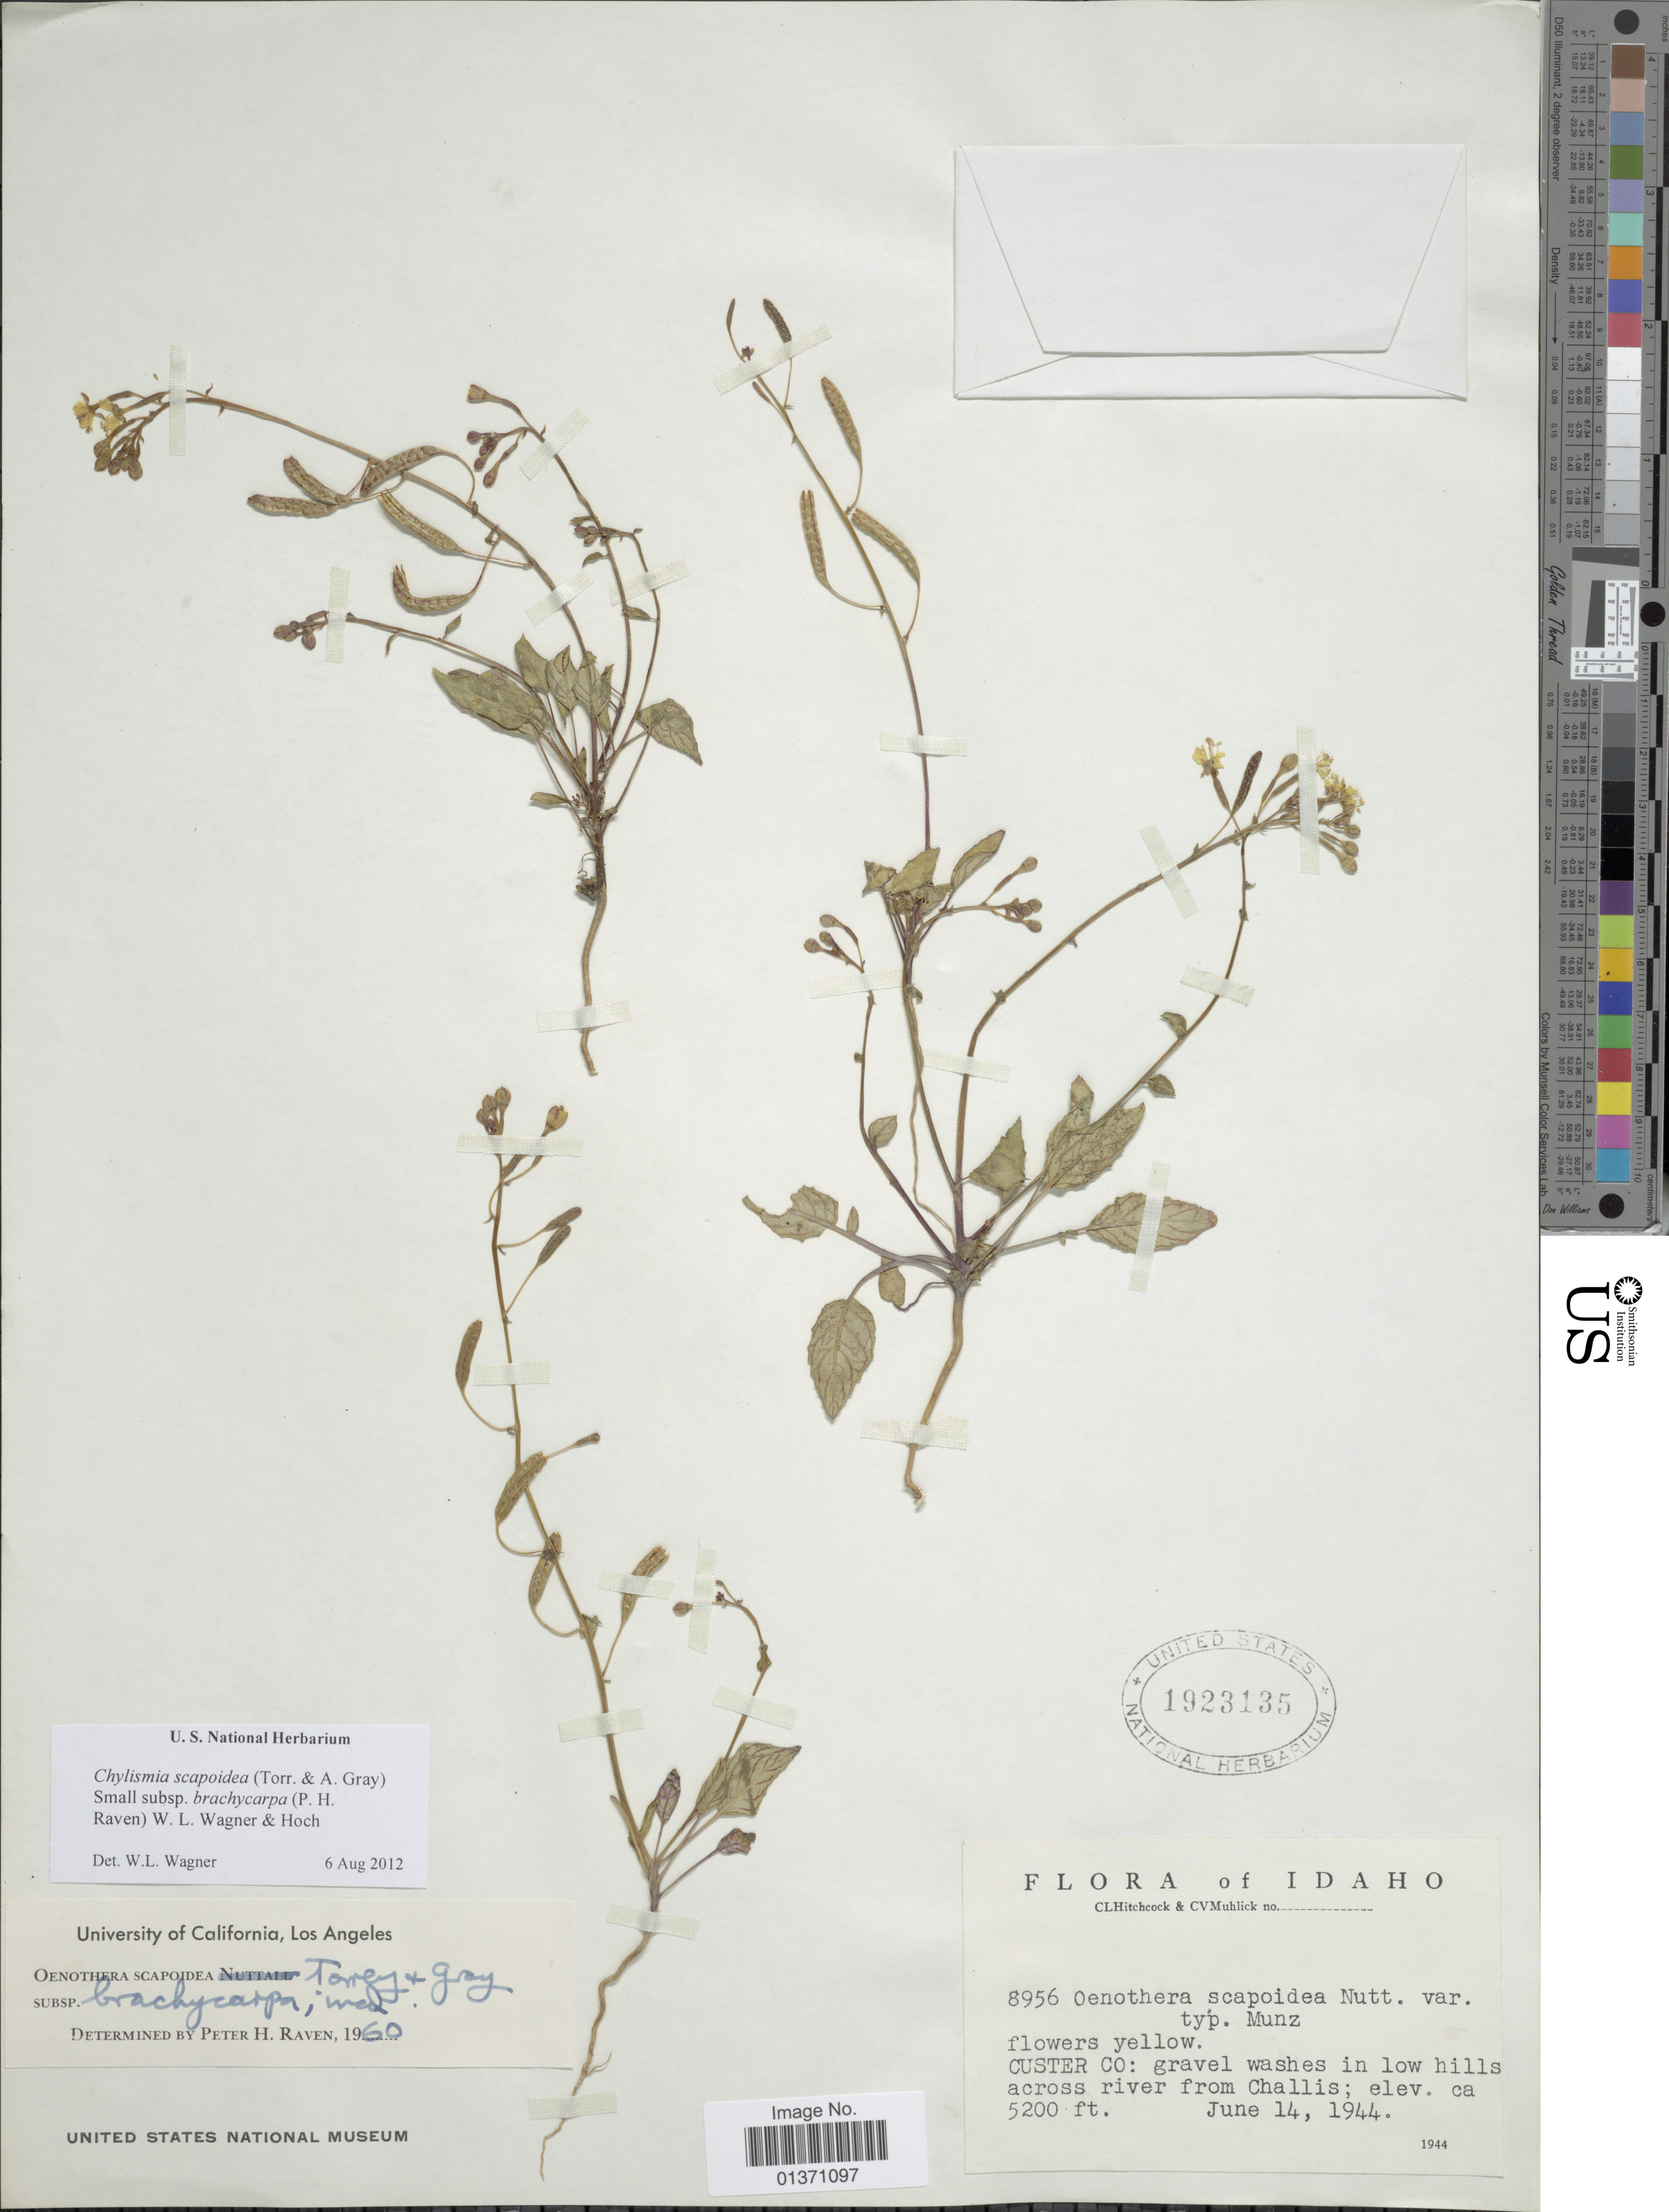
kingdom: Plantae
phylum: Tracheophyta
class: Magnoliopsida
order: Myrtales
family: Onagraceae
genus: Chylismia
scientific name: Chylismia scapoidea subsp. brachycarpa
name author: (P.H. Raven) W.L. Wagner & Hoch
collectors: C. L. Hitchcock & C. V. Muhlick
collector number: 8956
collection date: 1944-06-14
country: United States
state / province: Idaho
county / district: Custer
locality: gravel washes in low hills across river from Challis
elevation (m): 1585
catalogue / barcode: US 1923135